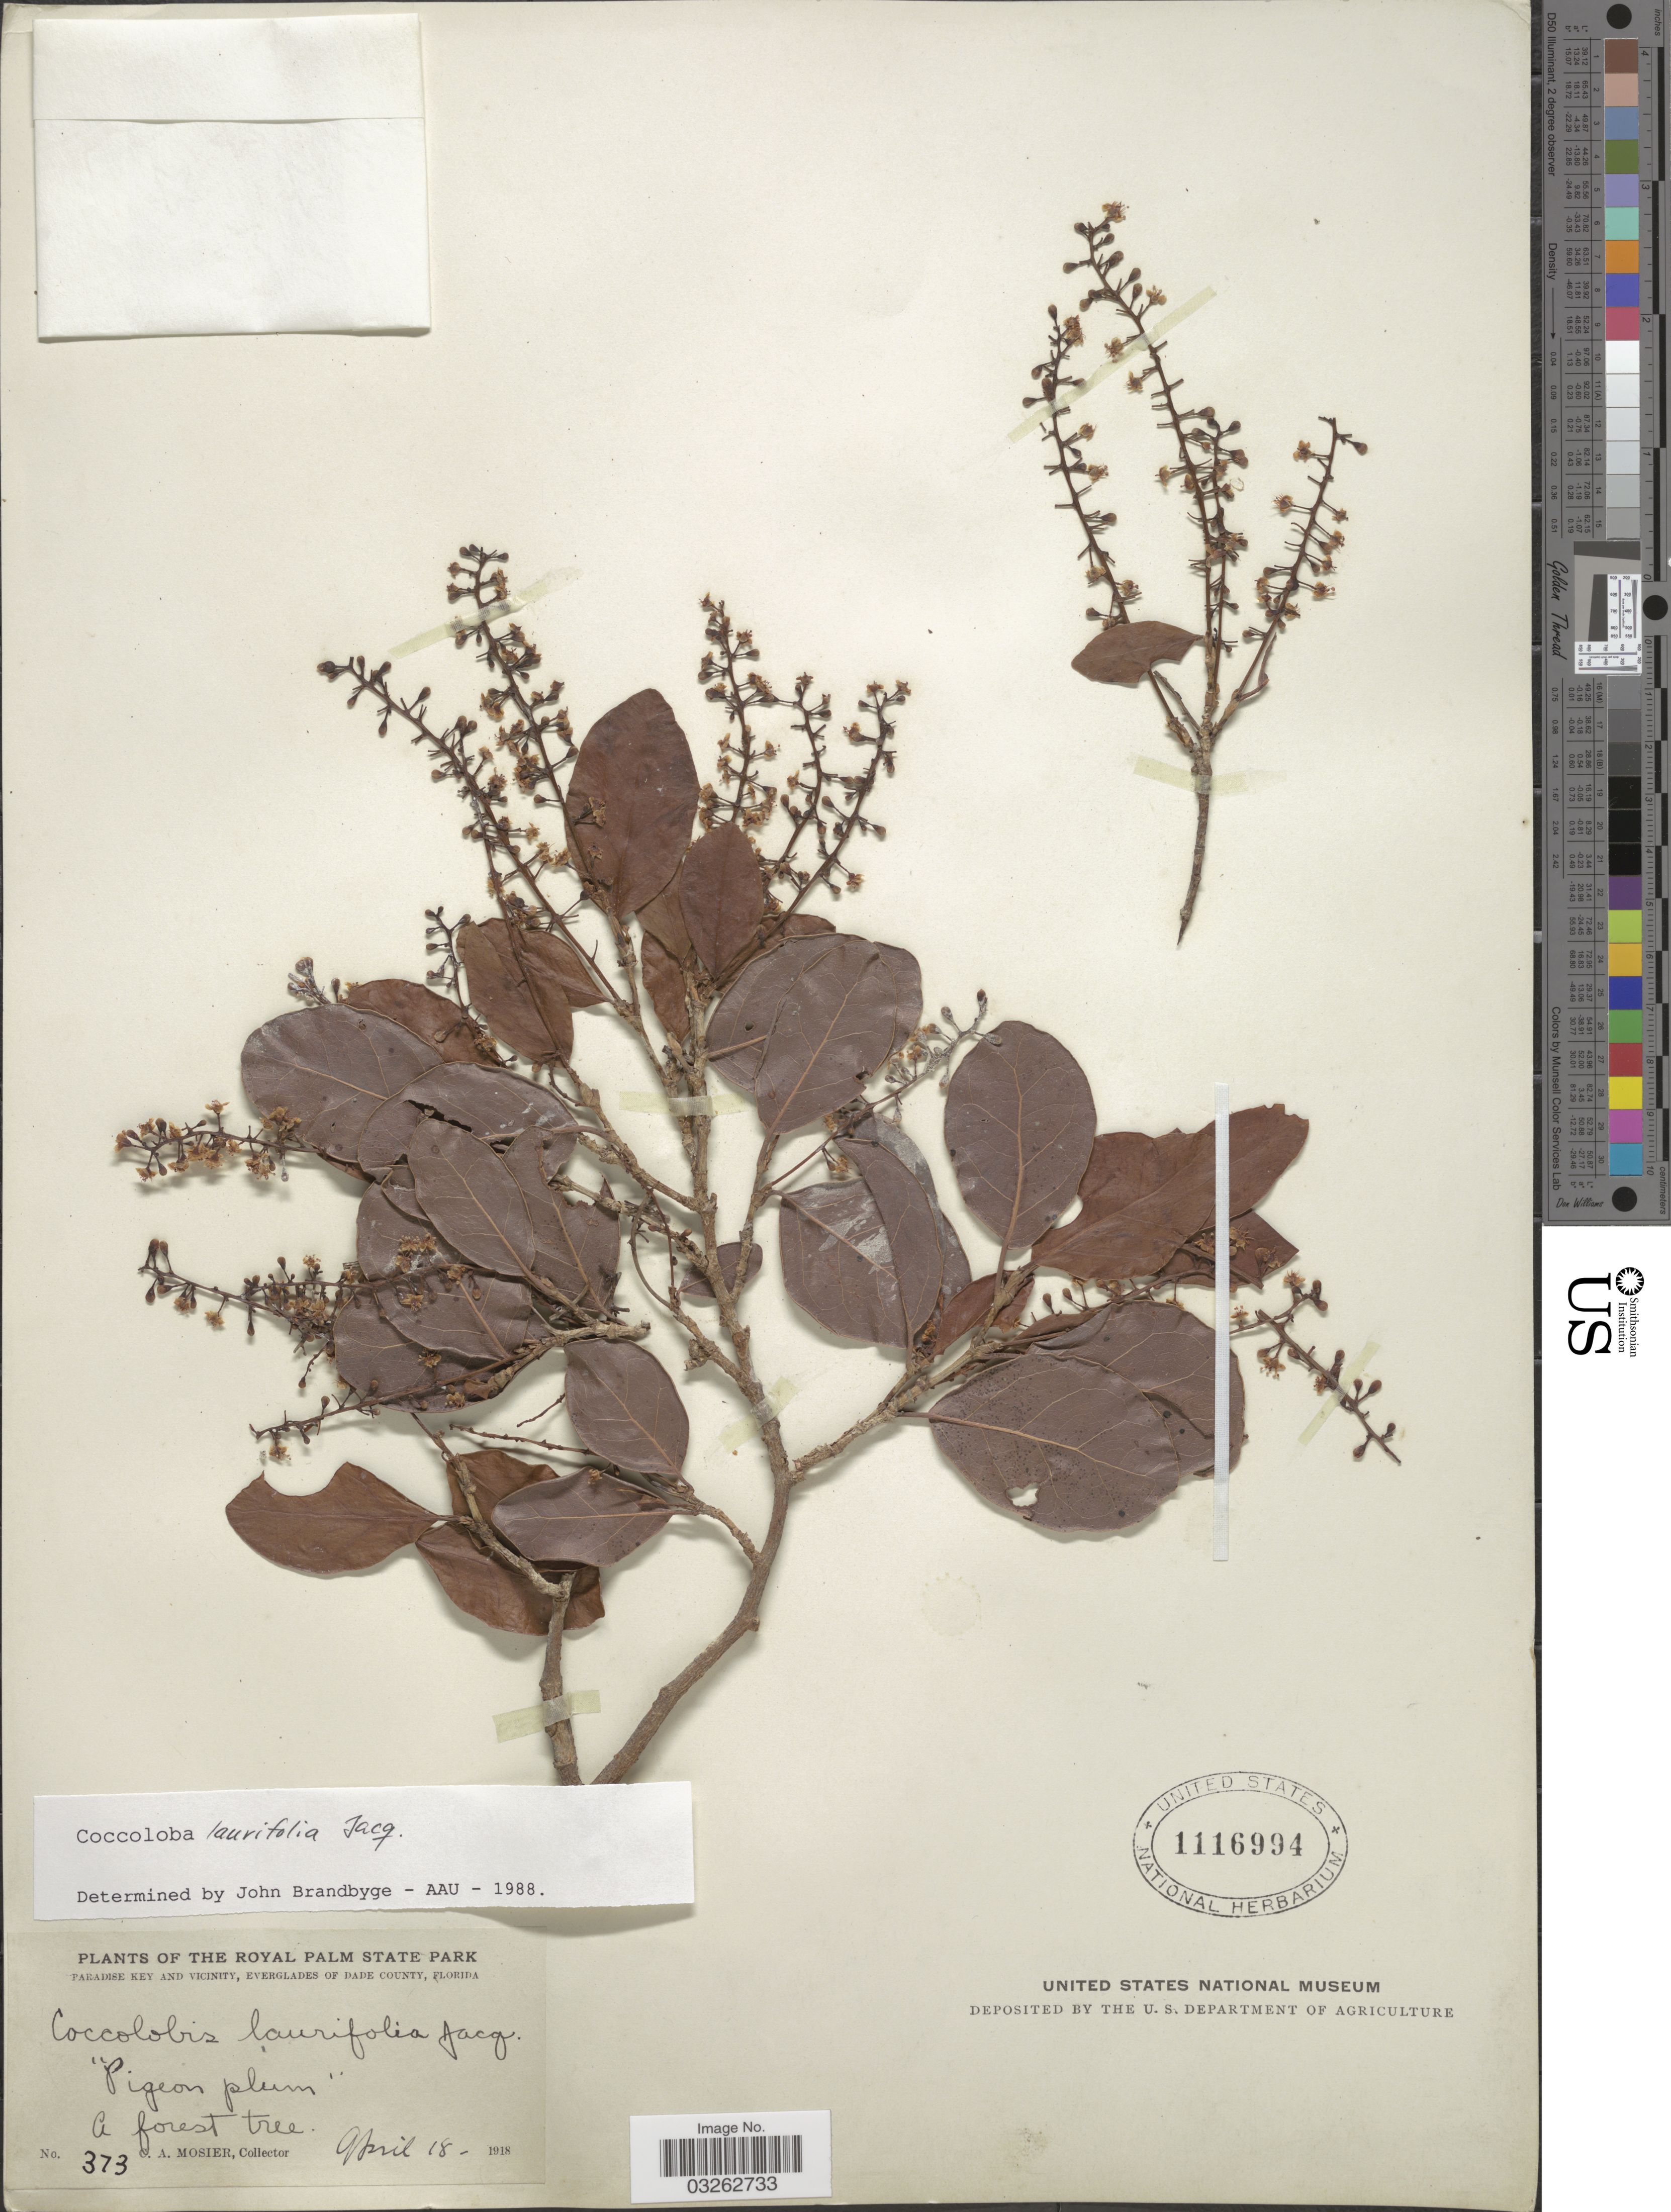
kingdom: Plantae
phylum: Tracheophyta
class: Magnoliopsida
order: Caryophyllales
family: Polygonaceae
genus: Coccoloba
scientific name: Coccoloba diversifolia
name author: Jacq.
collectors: C. A. Mosier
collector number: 373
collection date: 1918-04-18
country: United States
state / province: Florida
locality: The Royal Palm State Park. Paradise Key and vicinity, Everglades of Dade County.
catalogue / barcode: US 1116994